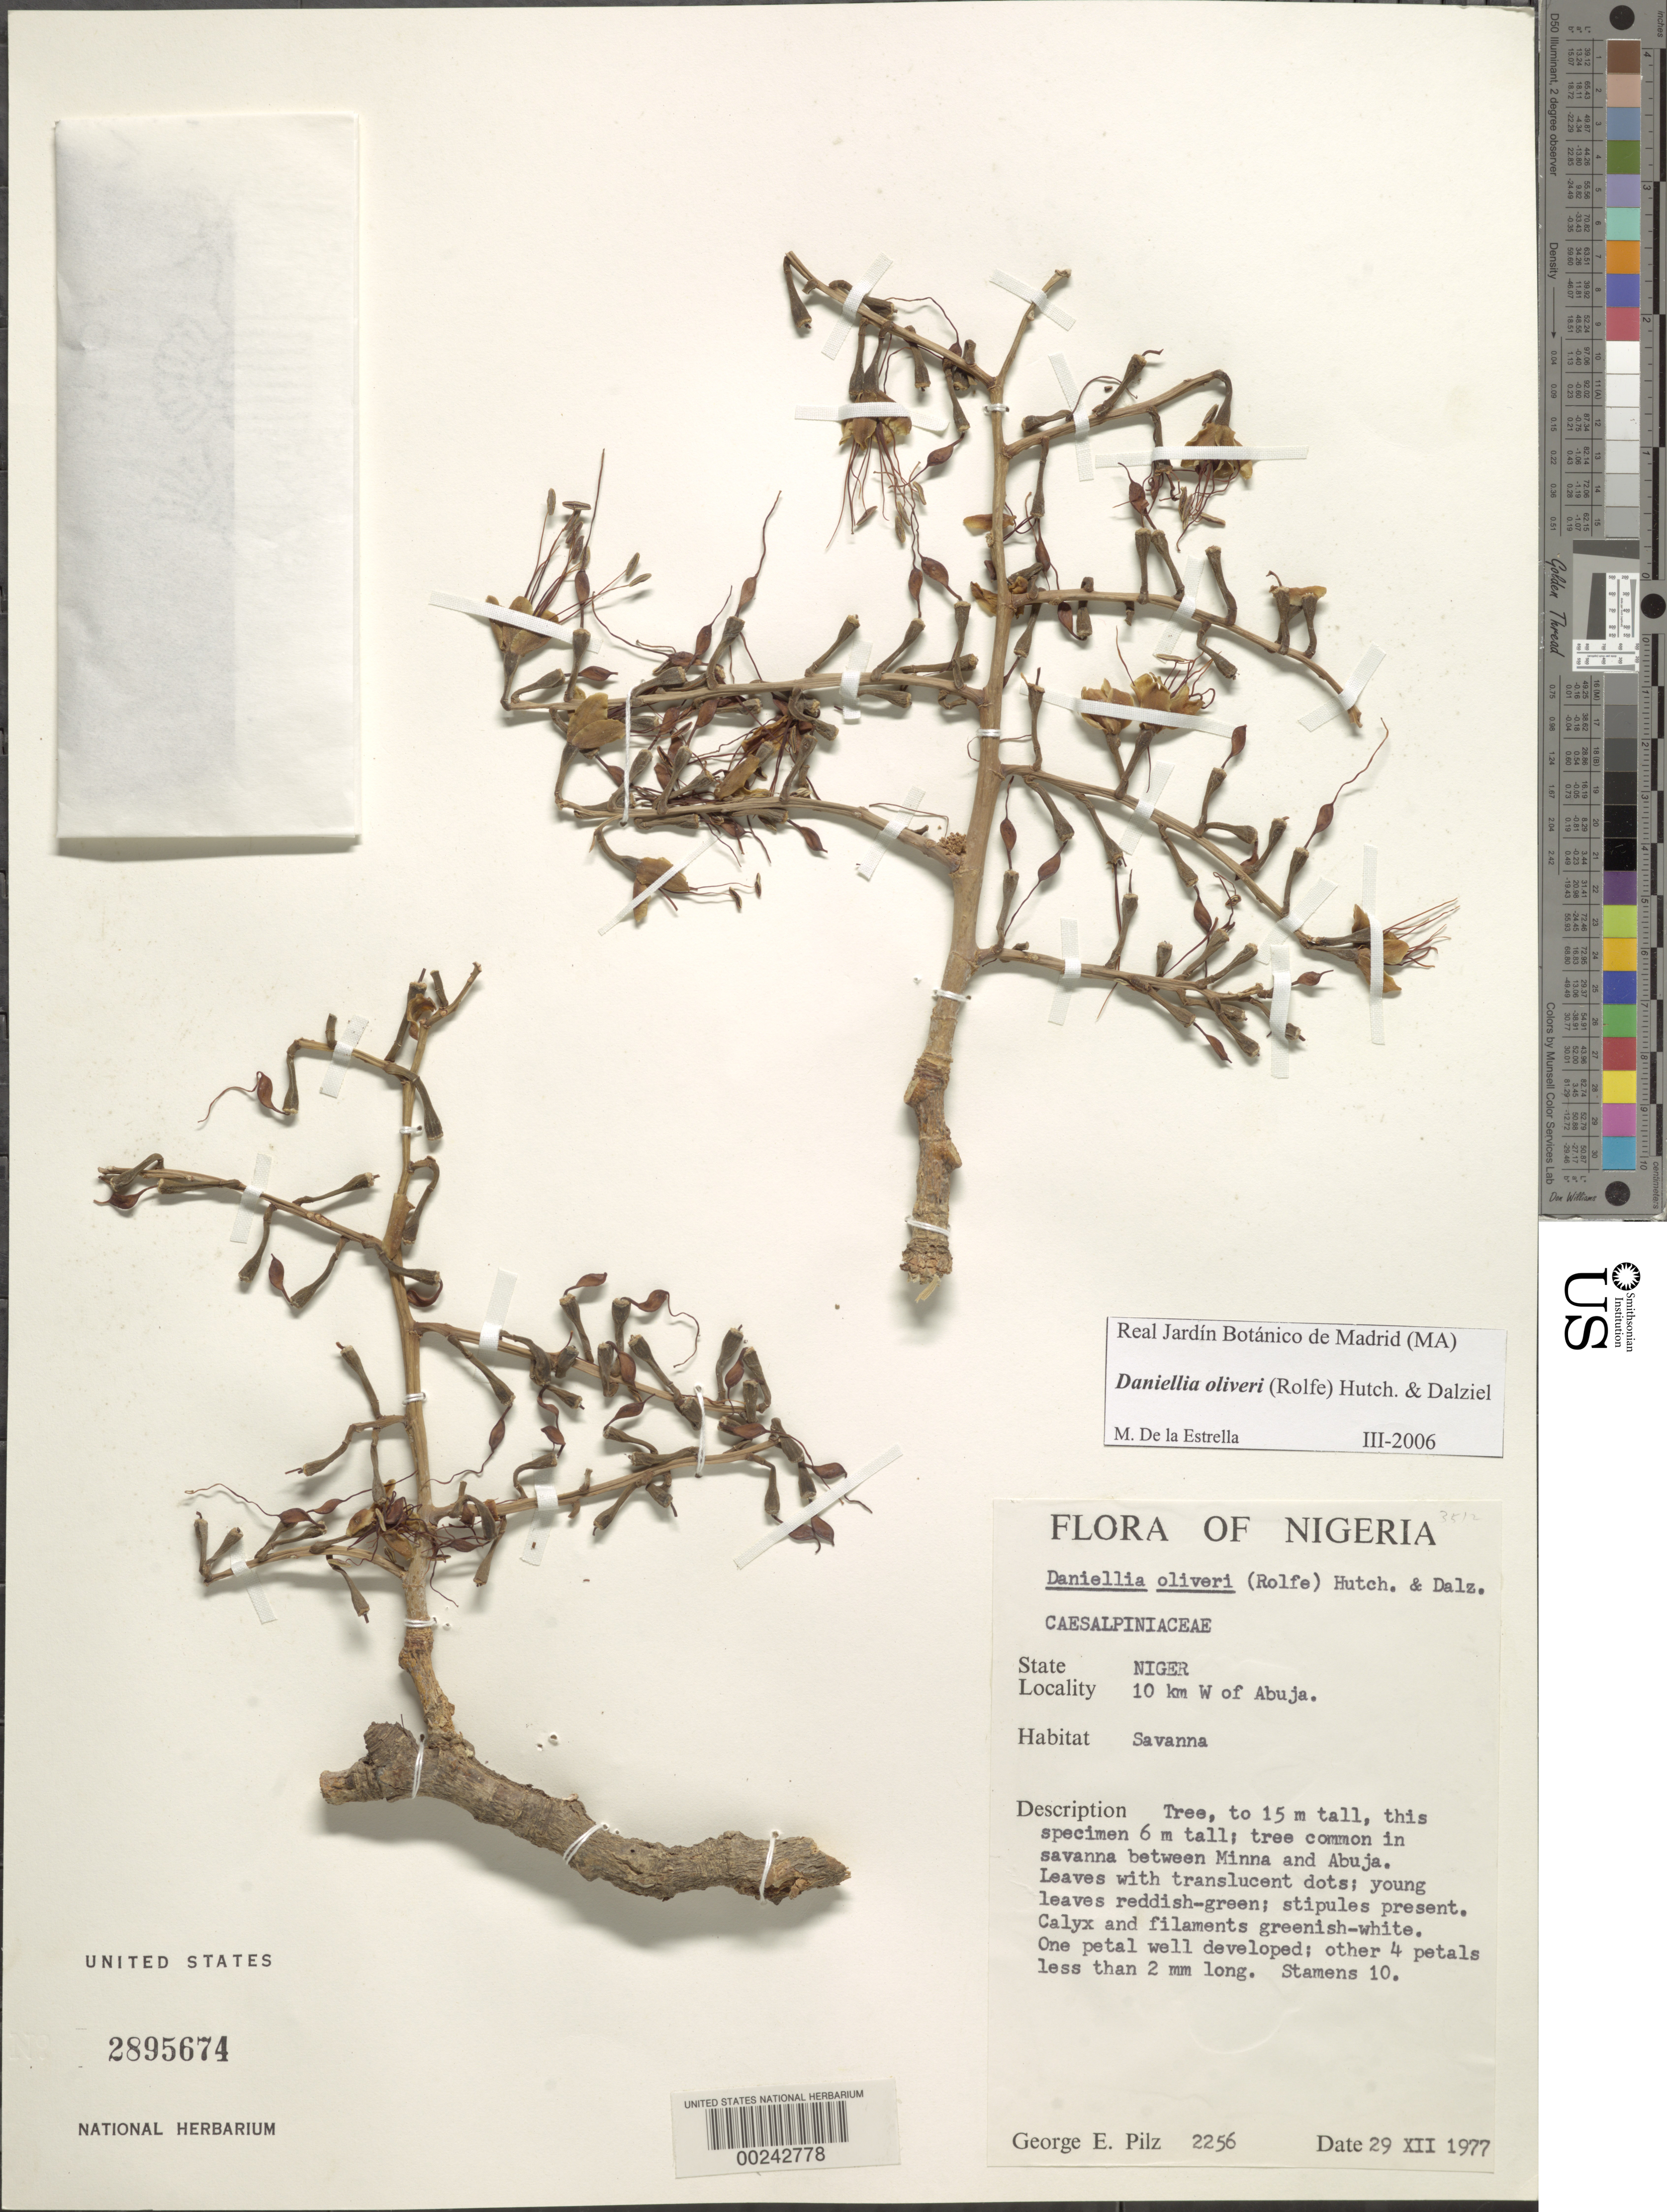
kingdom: Plantae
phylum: Tracheophyta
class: Magnoliopsida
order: Fabales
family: Fabaceae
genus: Daniellia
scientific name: Daniellia oliveri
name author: (Rolfe) Hutch. & Dalzell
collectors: G. E. Pilz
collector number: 2256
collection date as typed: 29 Dec 1977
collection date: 1977-12-29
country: Nigeria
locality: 10 km w of abuja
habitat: Savanna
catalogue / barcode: US 2895674